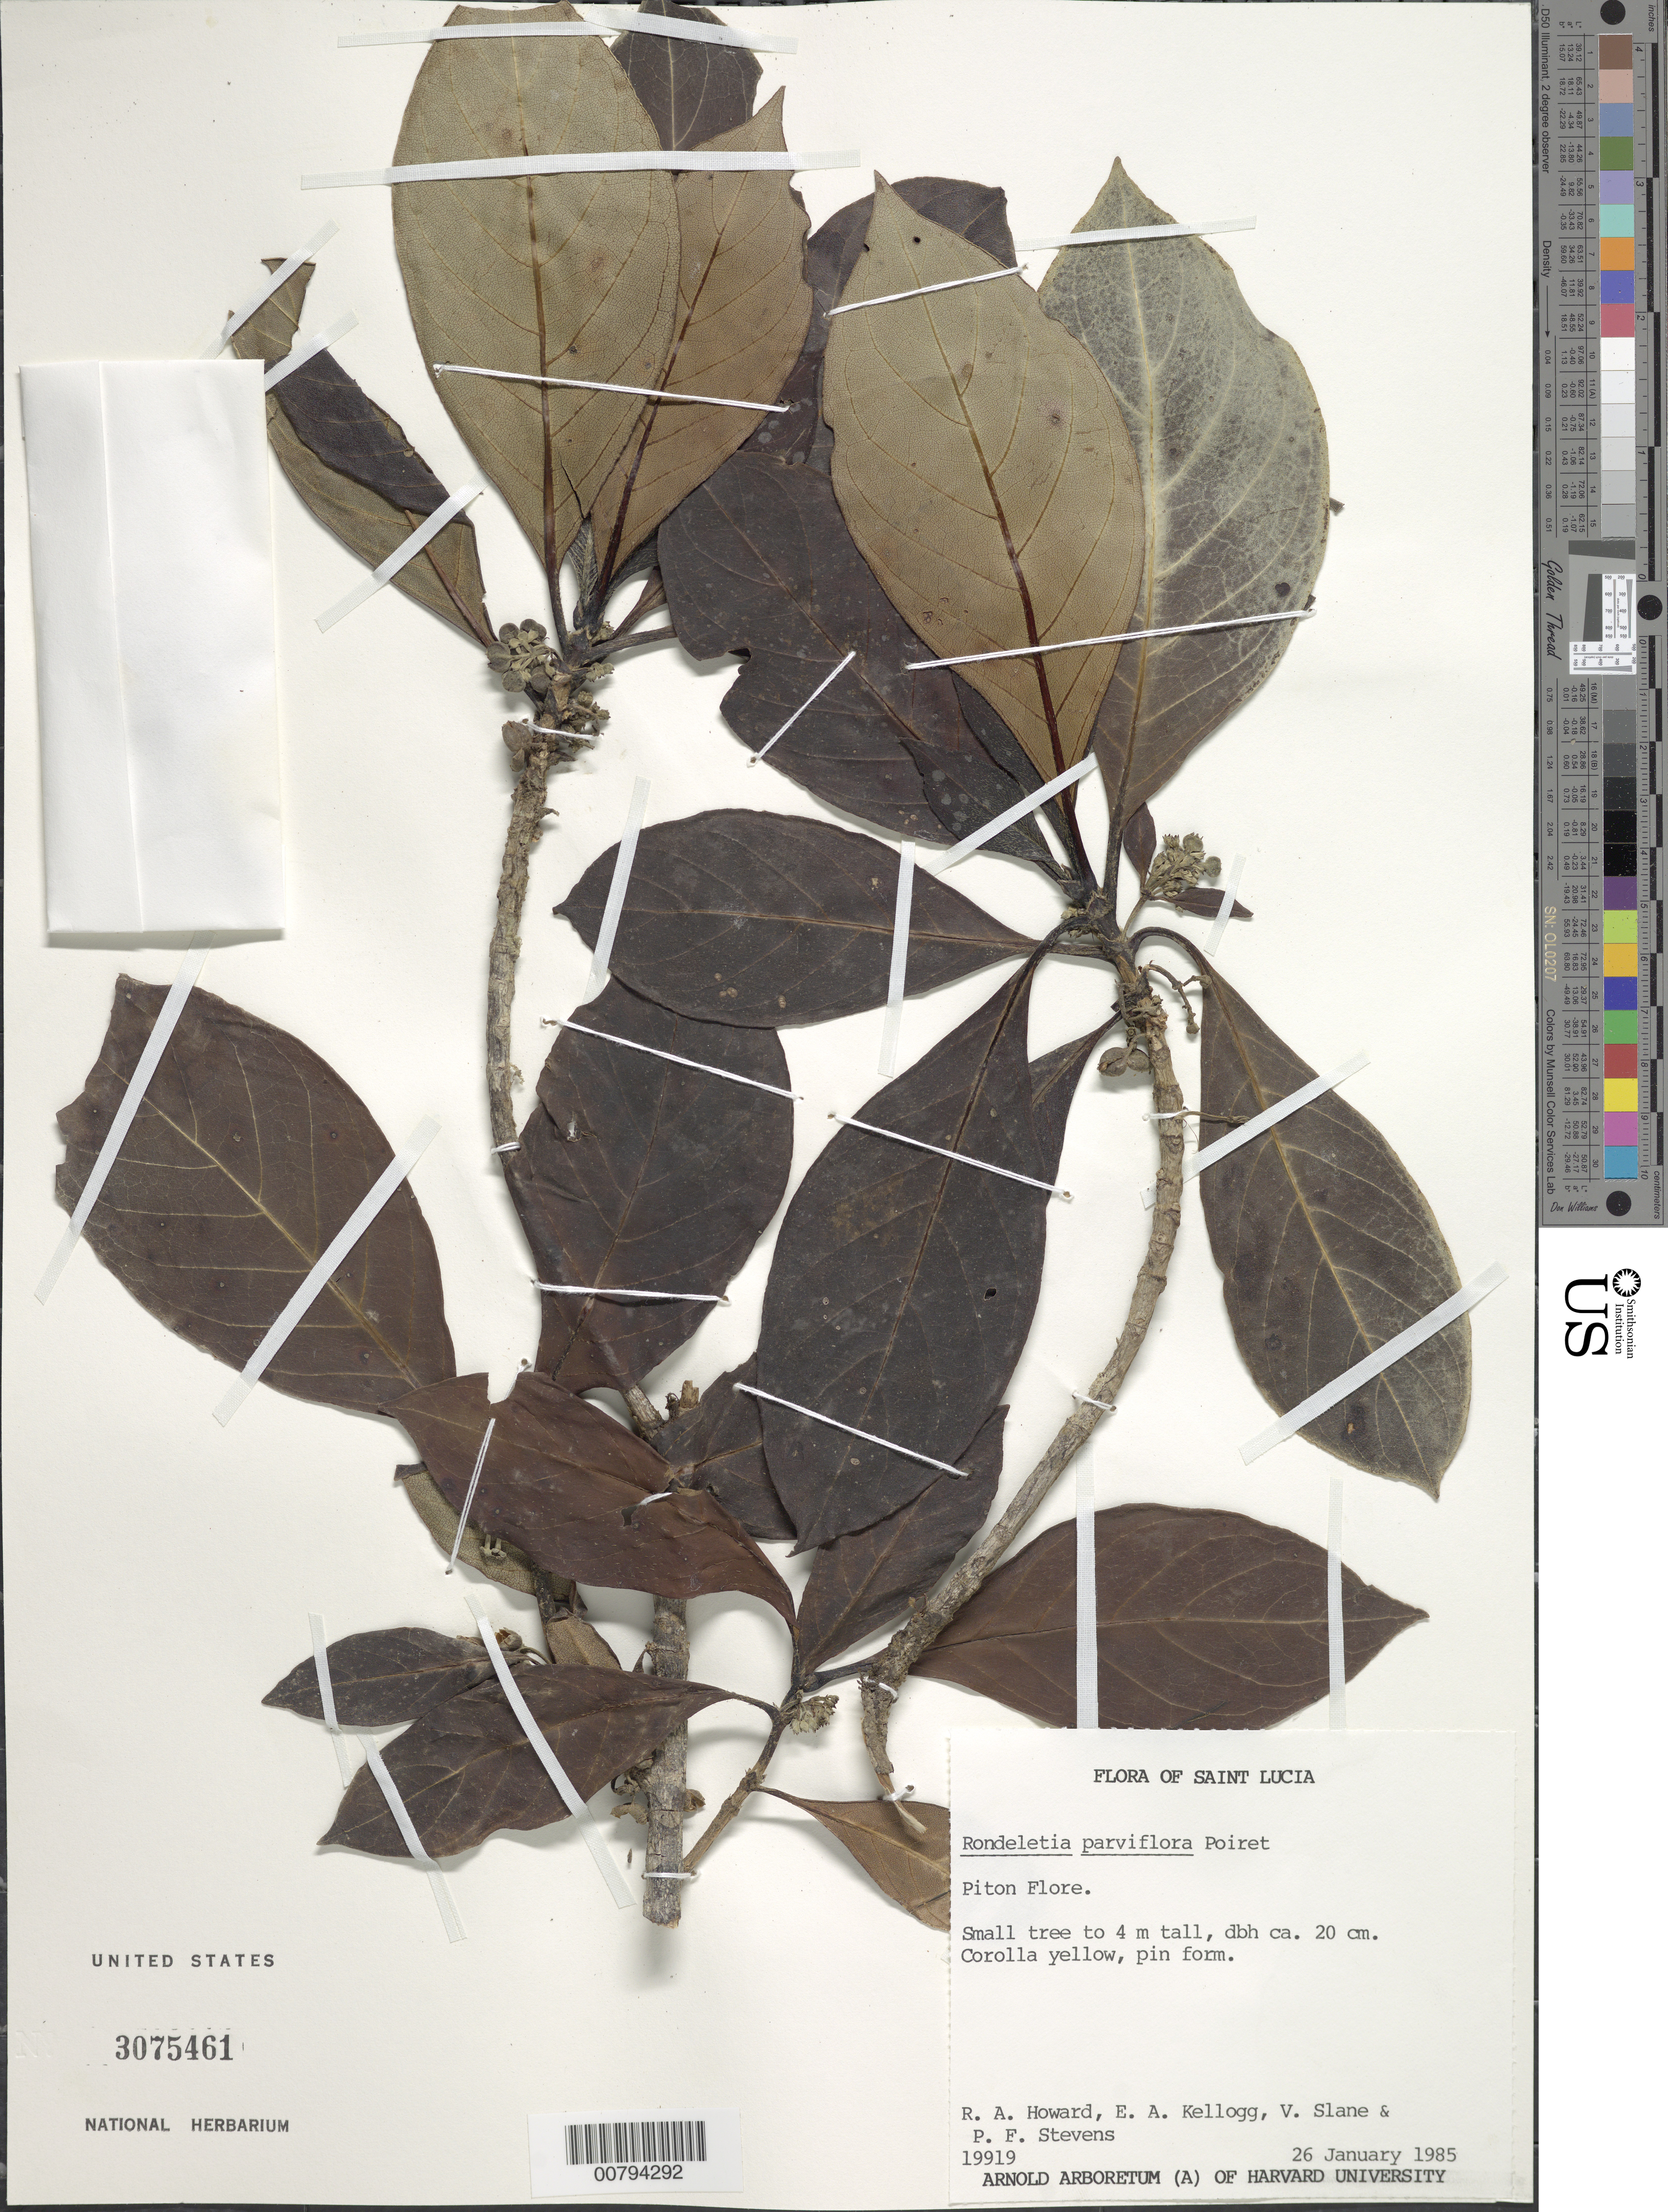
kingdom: Plantae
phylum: Tracheophyta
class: Magnoliopsida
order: Gentianales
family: Rubiaceae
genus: Rondeletia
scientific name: Rondeletia parviflora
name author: Poir.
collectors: R. A. Howard, E. A. Kellogg, V. Slane & P. F. Stevens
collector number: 19919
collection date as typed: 26 Jan 1985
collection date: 1985-01-26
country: St. Lucia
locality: Piton Flore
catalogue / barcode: US 3075461